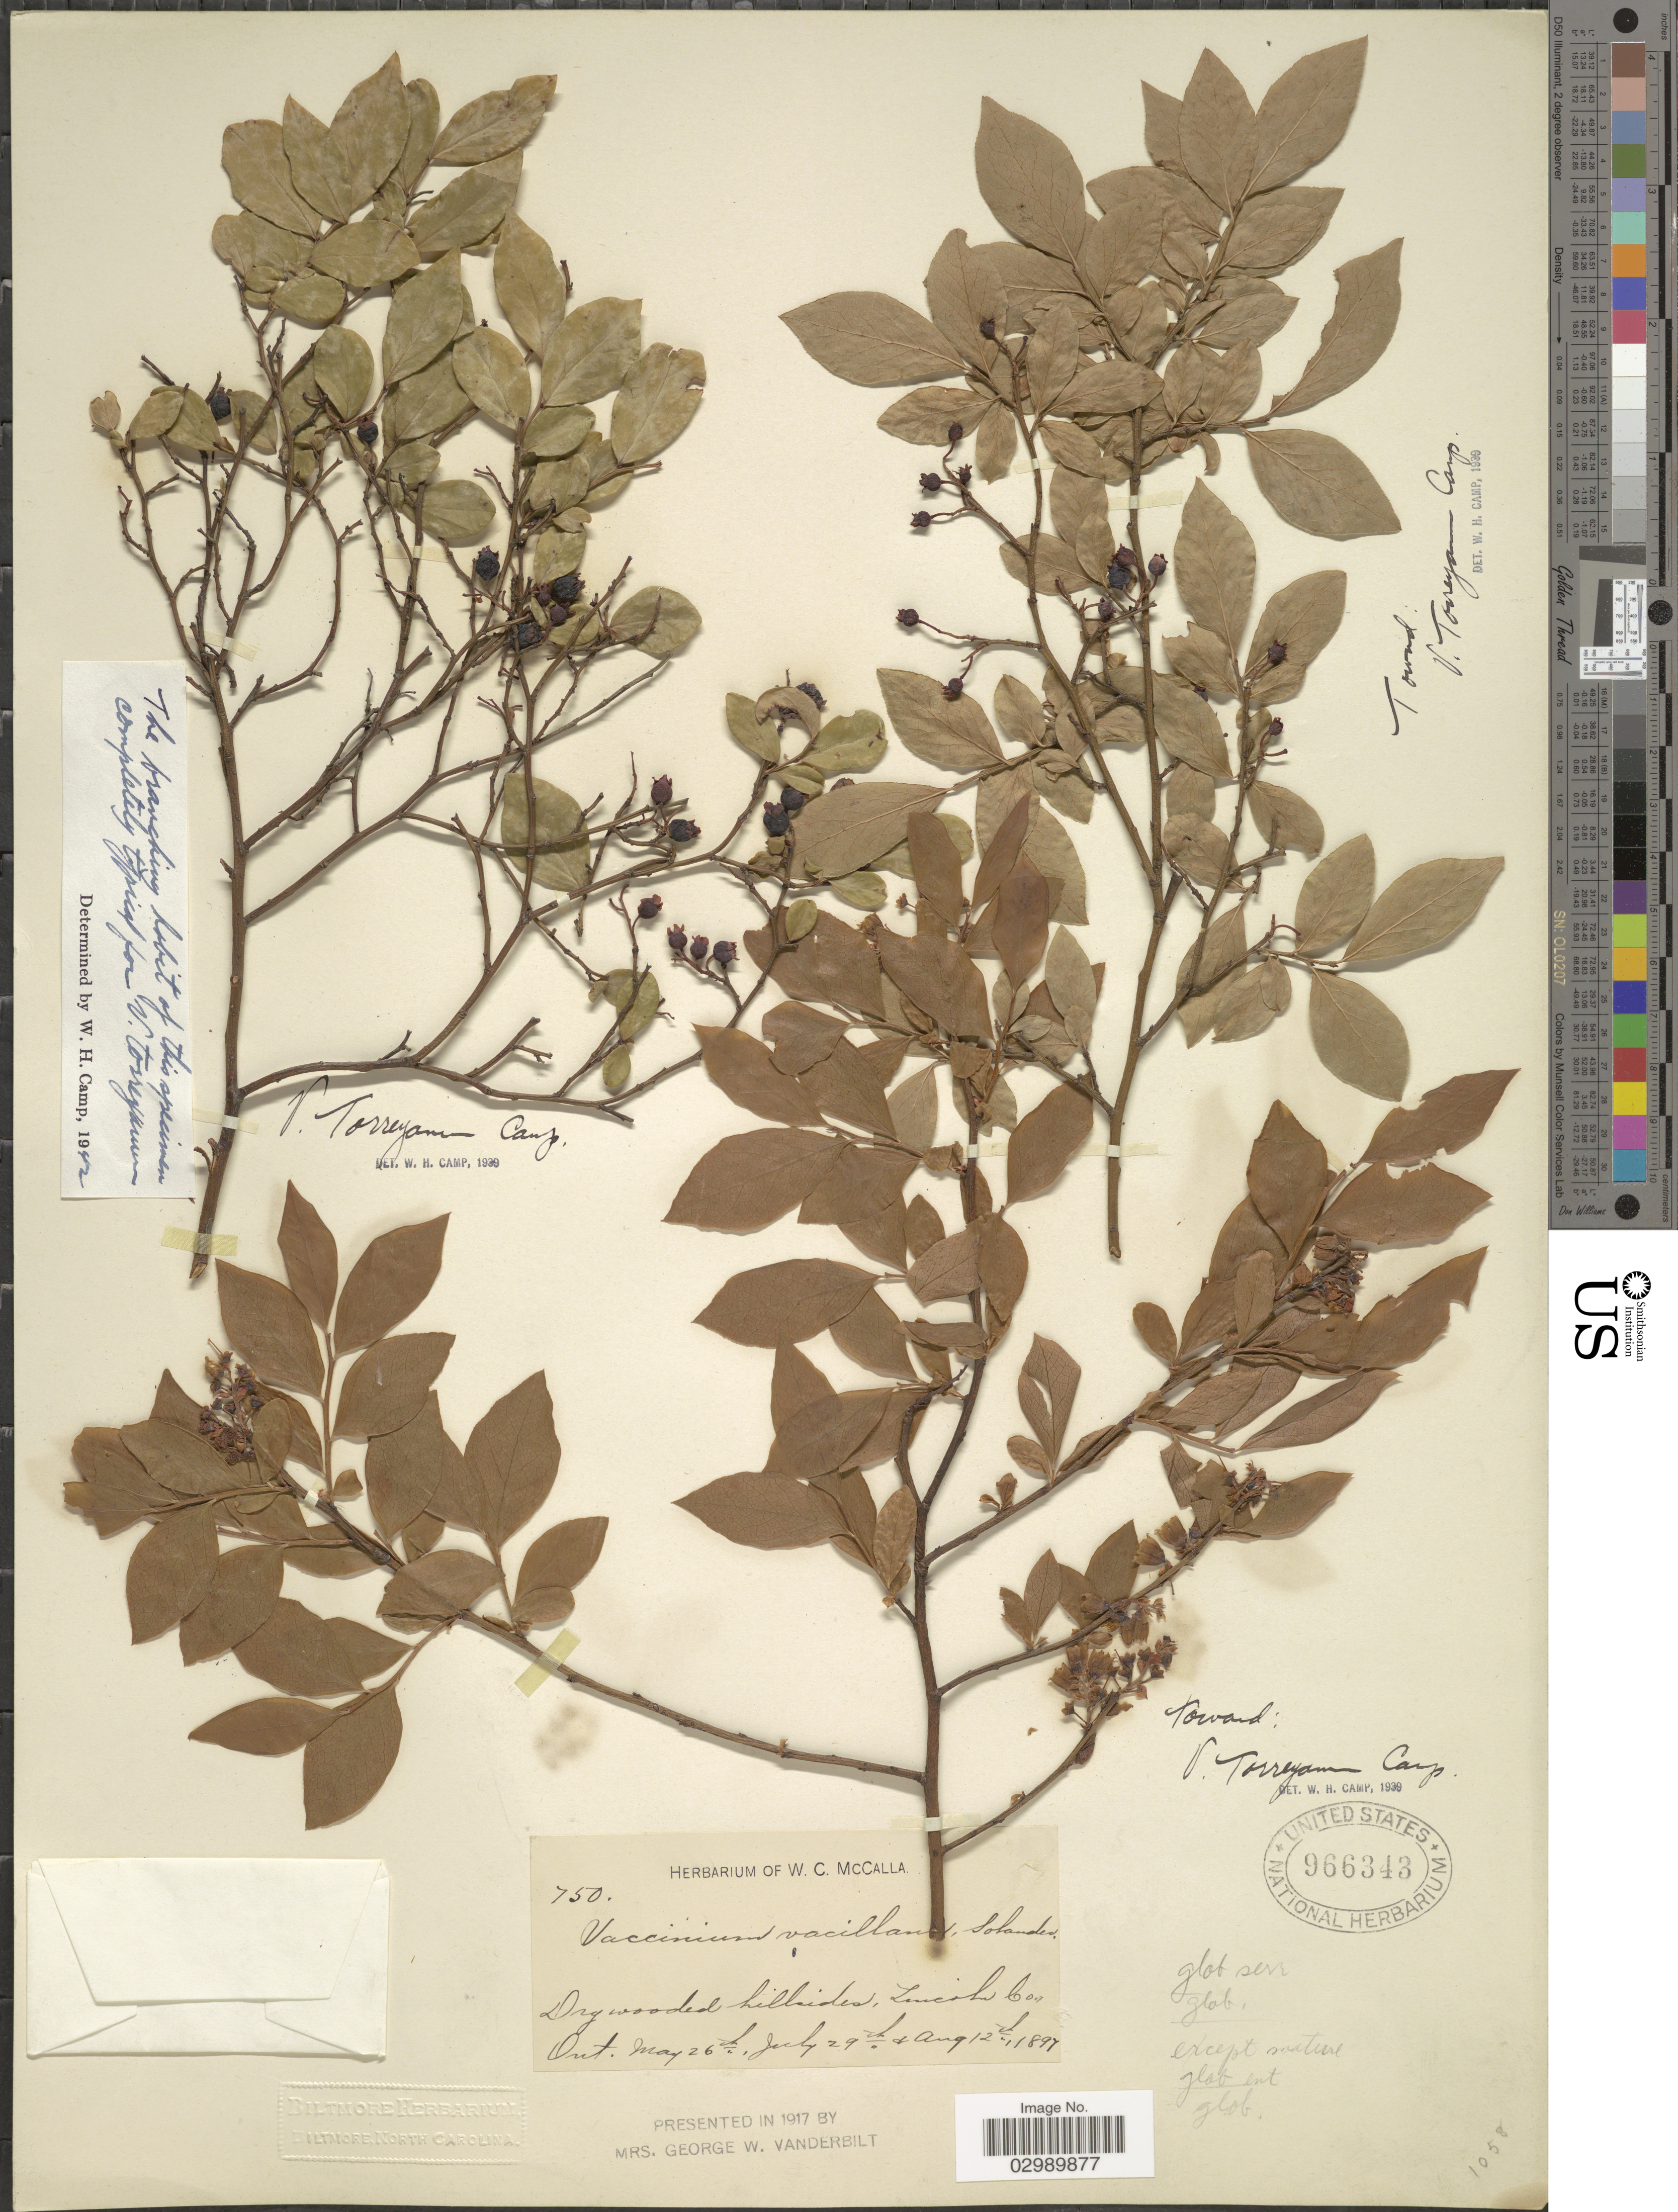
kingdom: Plantae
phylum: Tracheophyta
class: Magnoliopsida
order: Ericales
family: Ericaceae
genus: Vaccinium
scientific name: Vaccinium torreyanum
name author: Camp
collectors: ex herb. W. C. McCalla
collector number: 750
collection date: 1897-05-26/1897-08-12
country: Canada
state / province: Ontario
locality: Dry wooded hillsides, Lincoln Co.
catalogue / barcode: US 966343